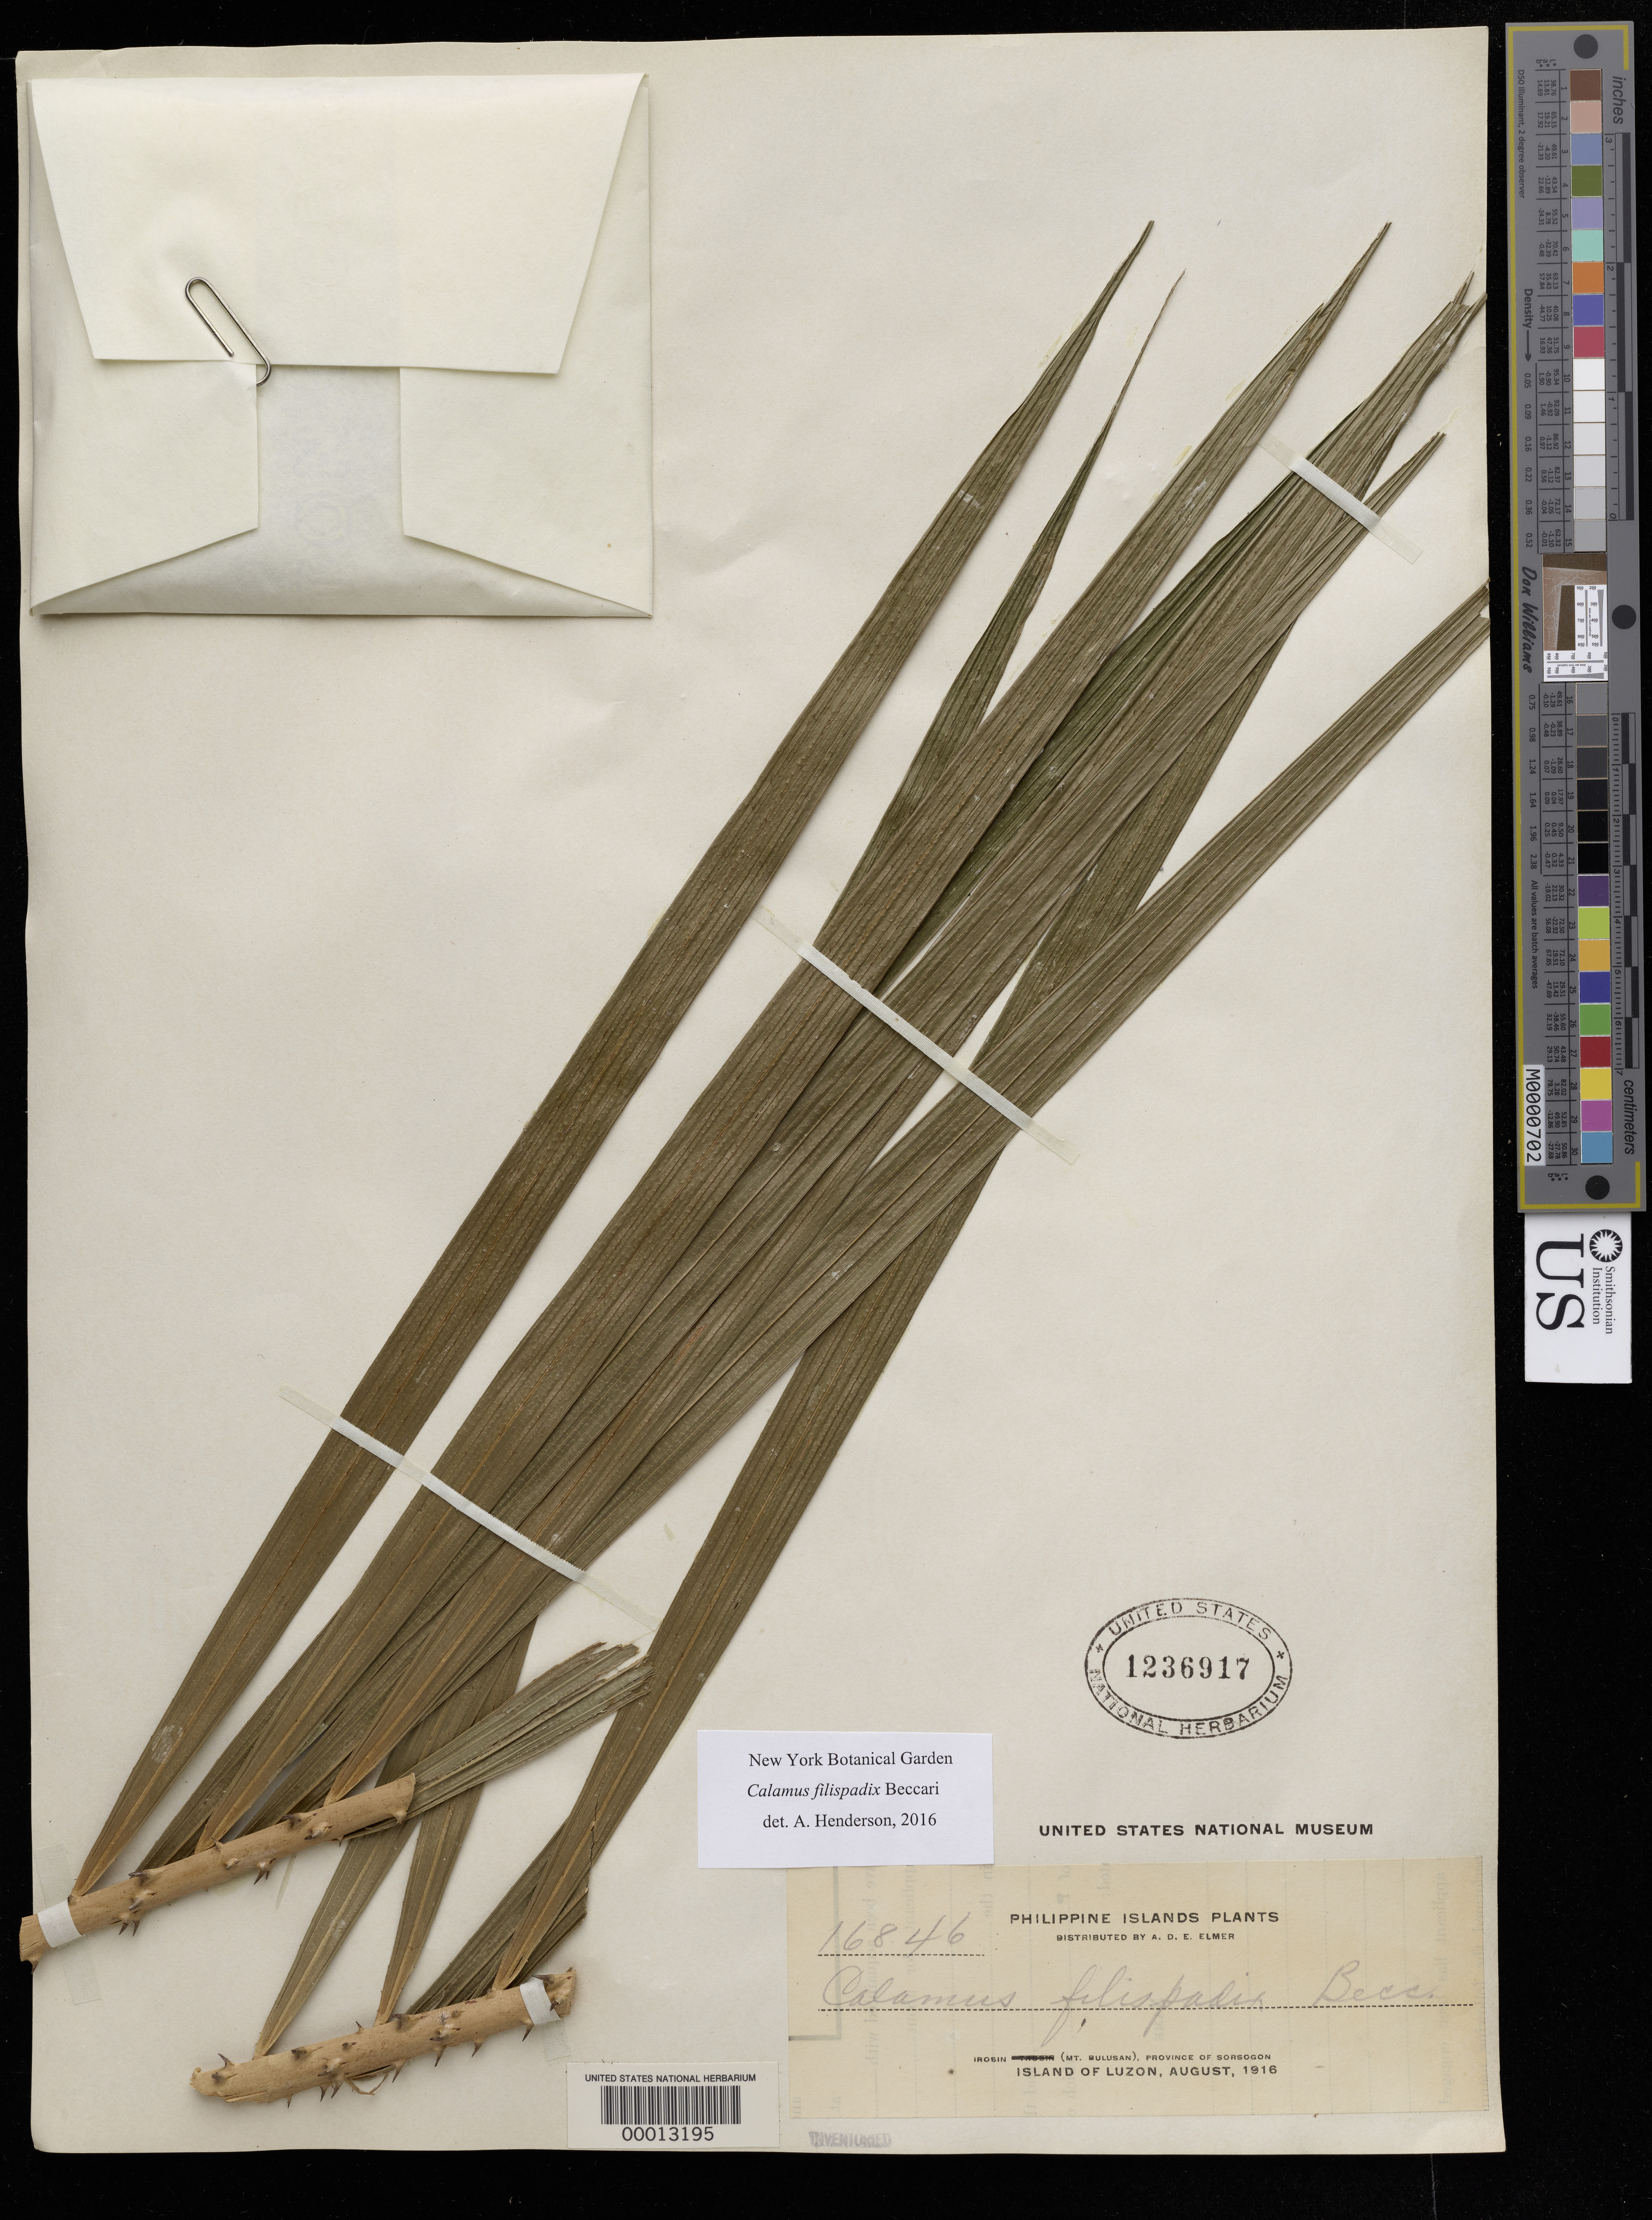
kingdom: Plantae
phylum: Tracheophyta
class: Liliopsida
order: Arecales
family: Arecaceae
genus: Calamus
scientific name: Calamus filispadix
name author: Becc.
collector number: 16846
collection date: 1916-08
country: Philippines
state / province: Central Luzon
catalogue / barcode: US 1236917